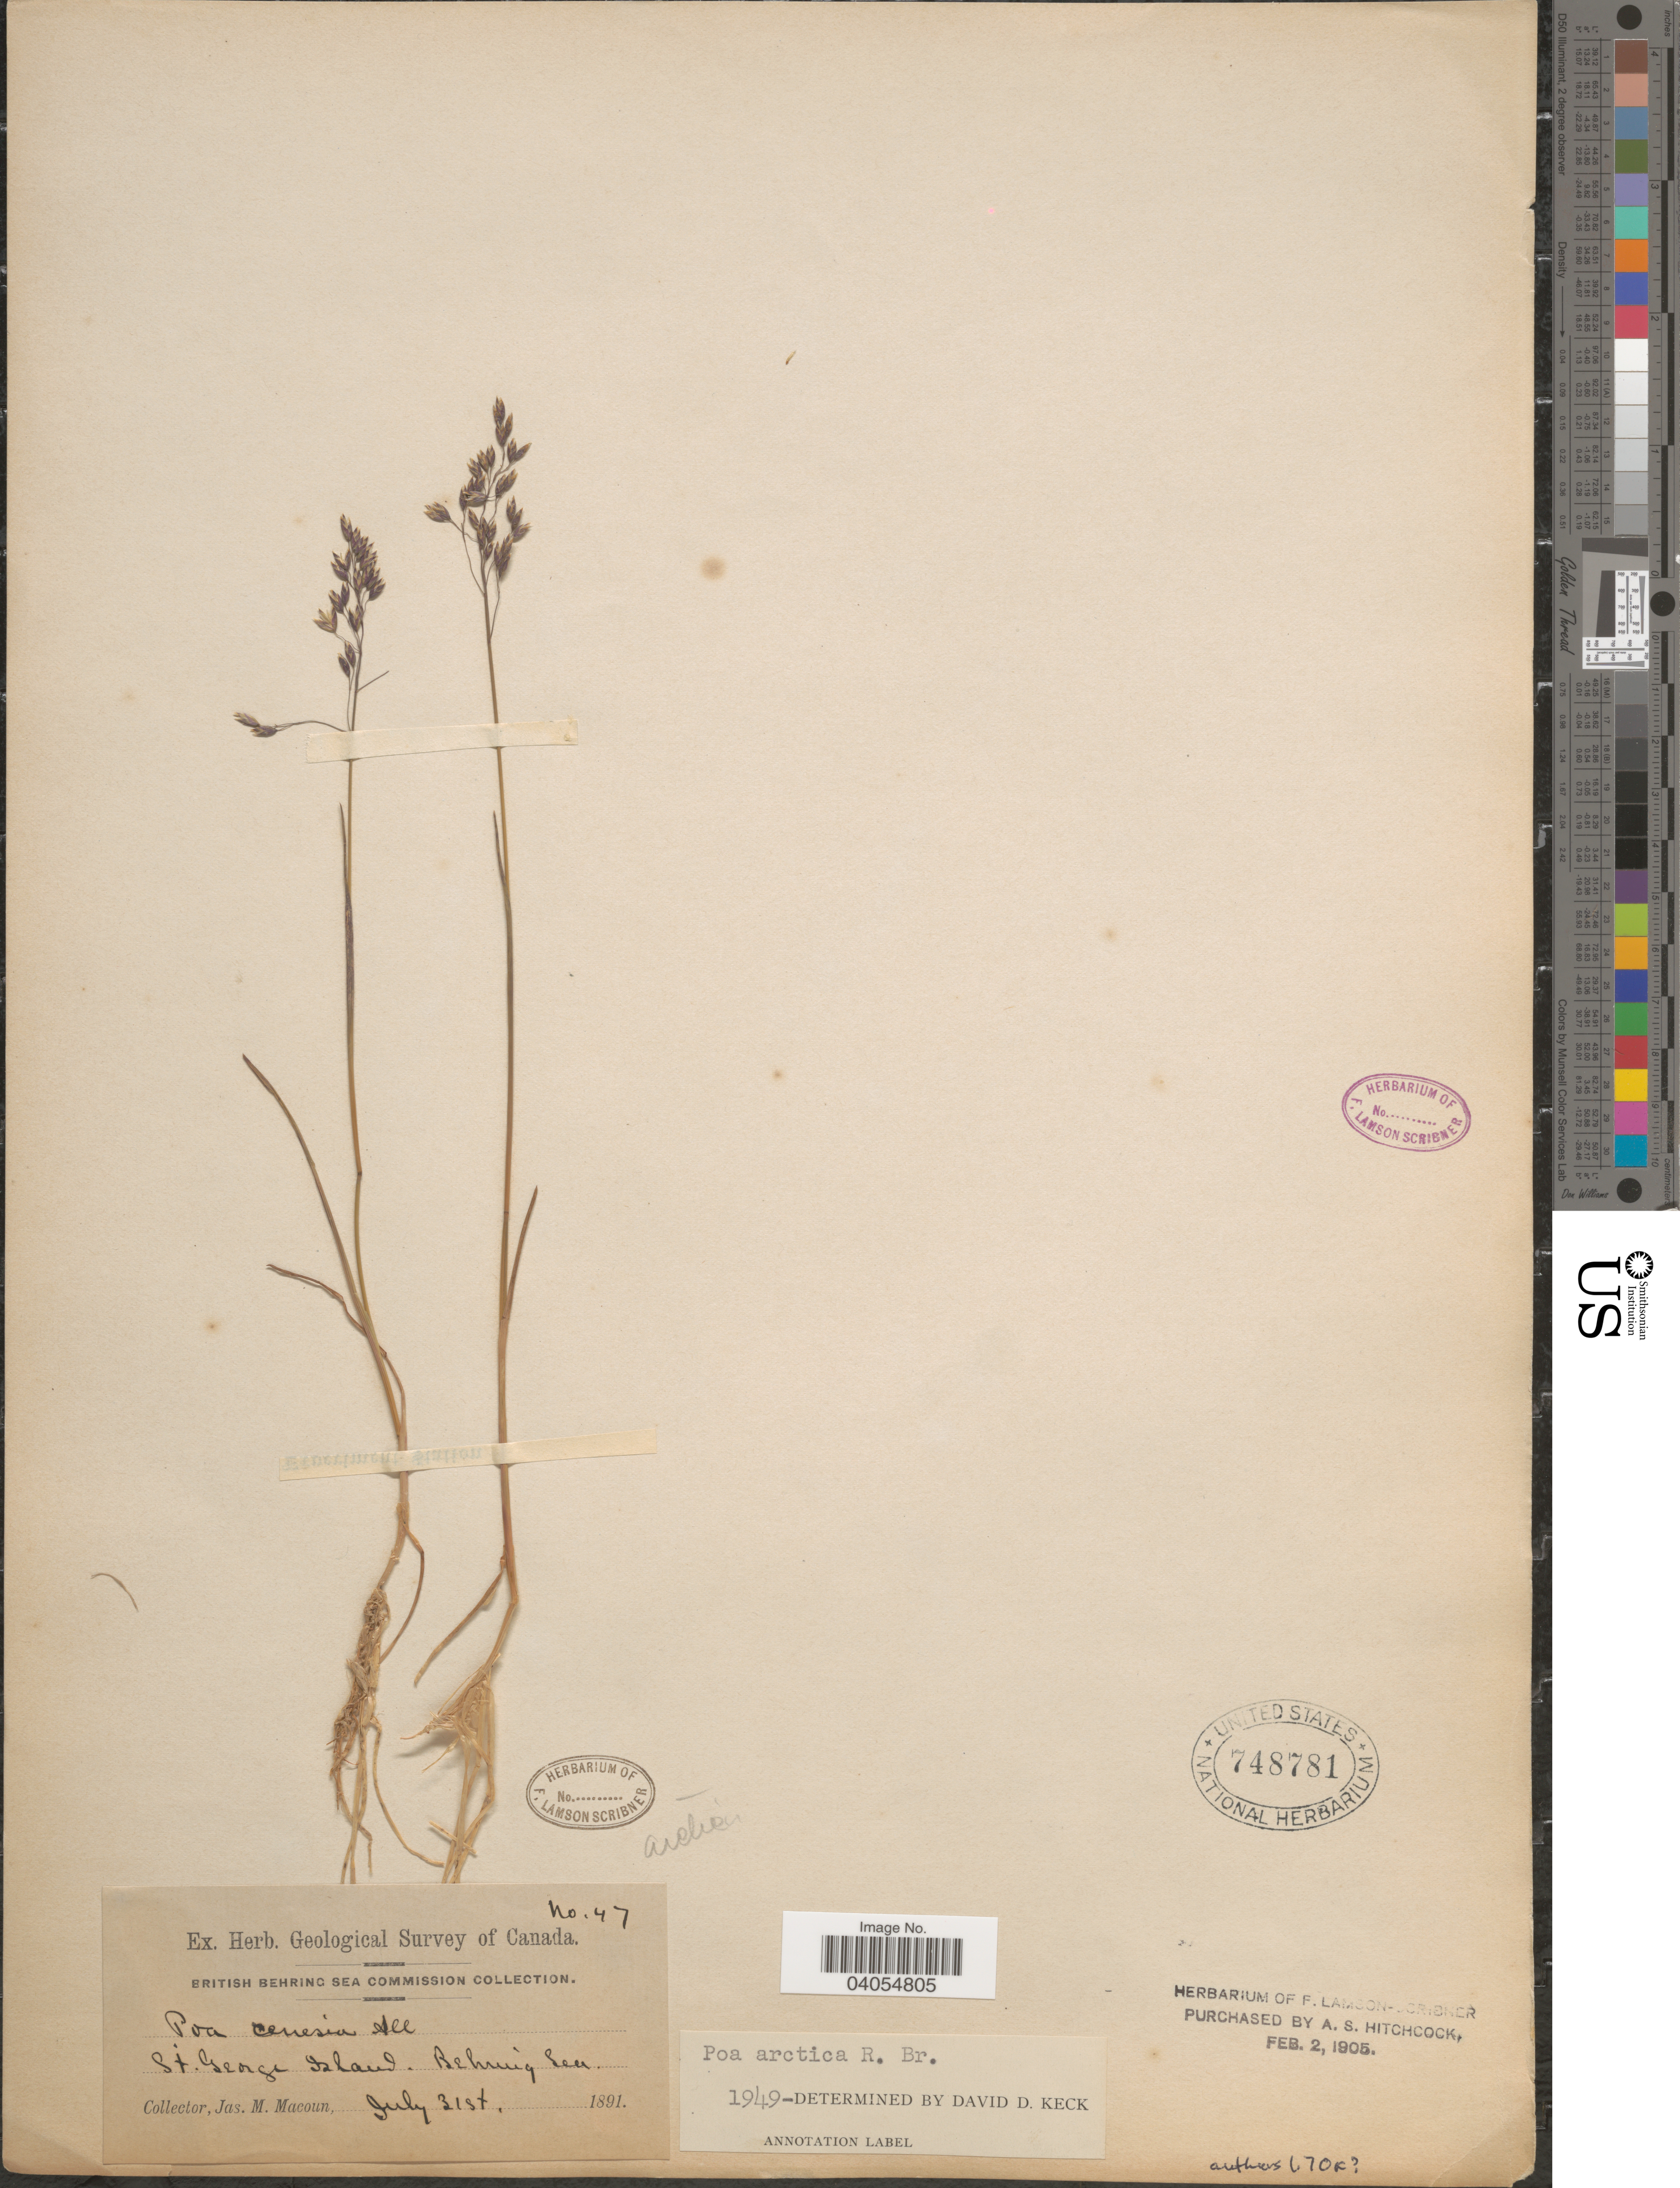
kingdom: Plantae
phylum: Tracheophyta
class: Liliopsida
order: Poales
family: Poaceae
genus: Poa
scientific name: Poa arctica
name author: R. Br.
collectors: J. M. Macoun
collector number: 47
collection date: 1891-07-31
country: United States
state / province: Alaska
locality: St. George Island. Behring Sea.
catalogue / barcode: US 748781